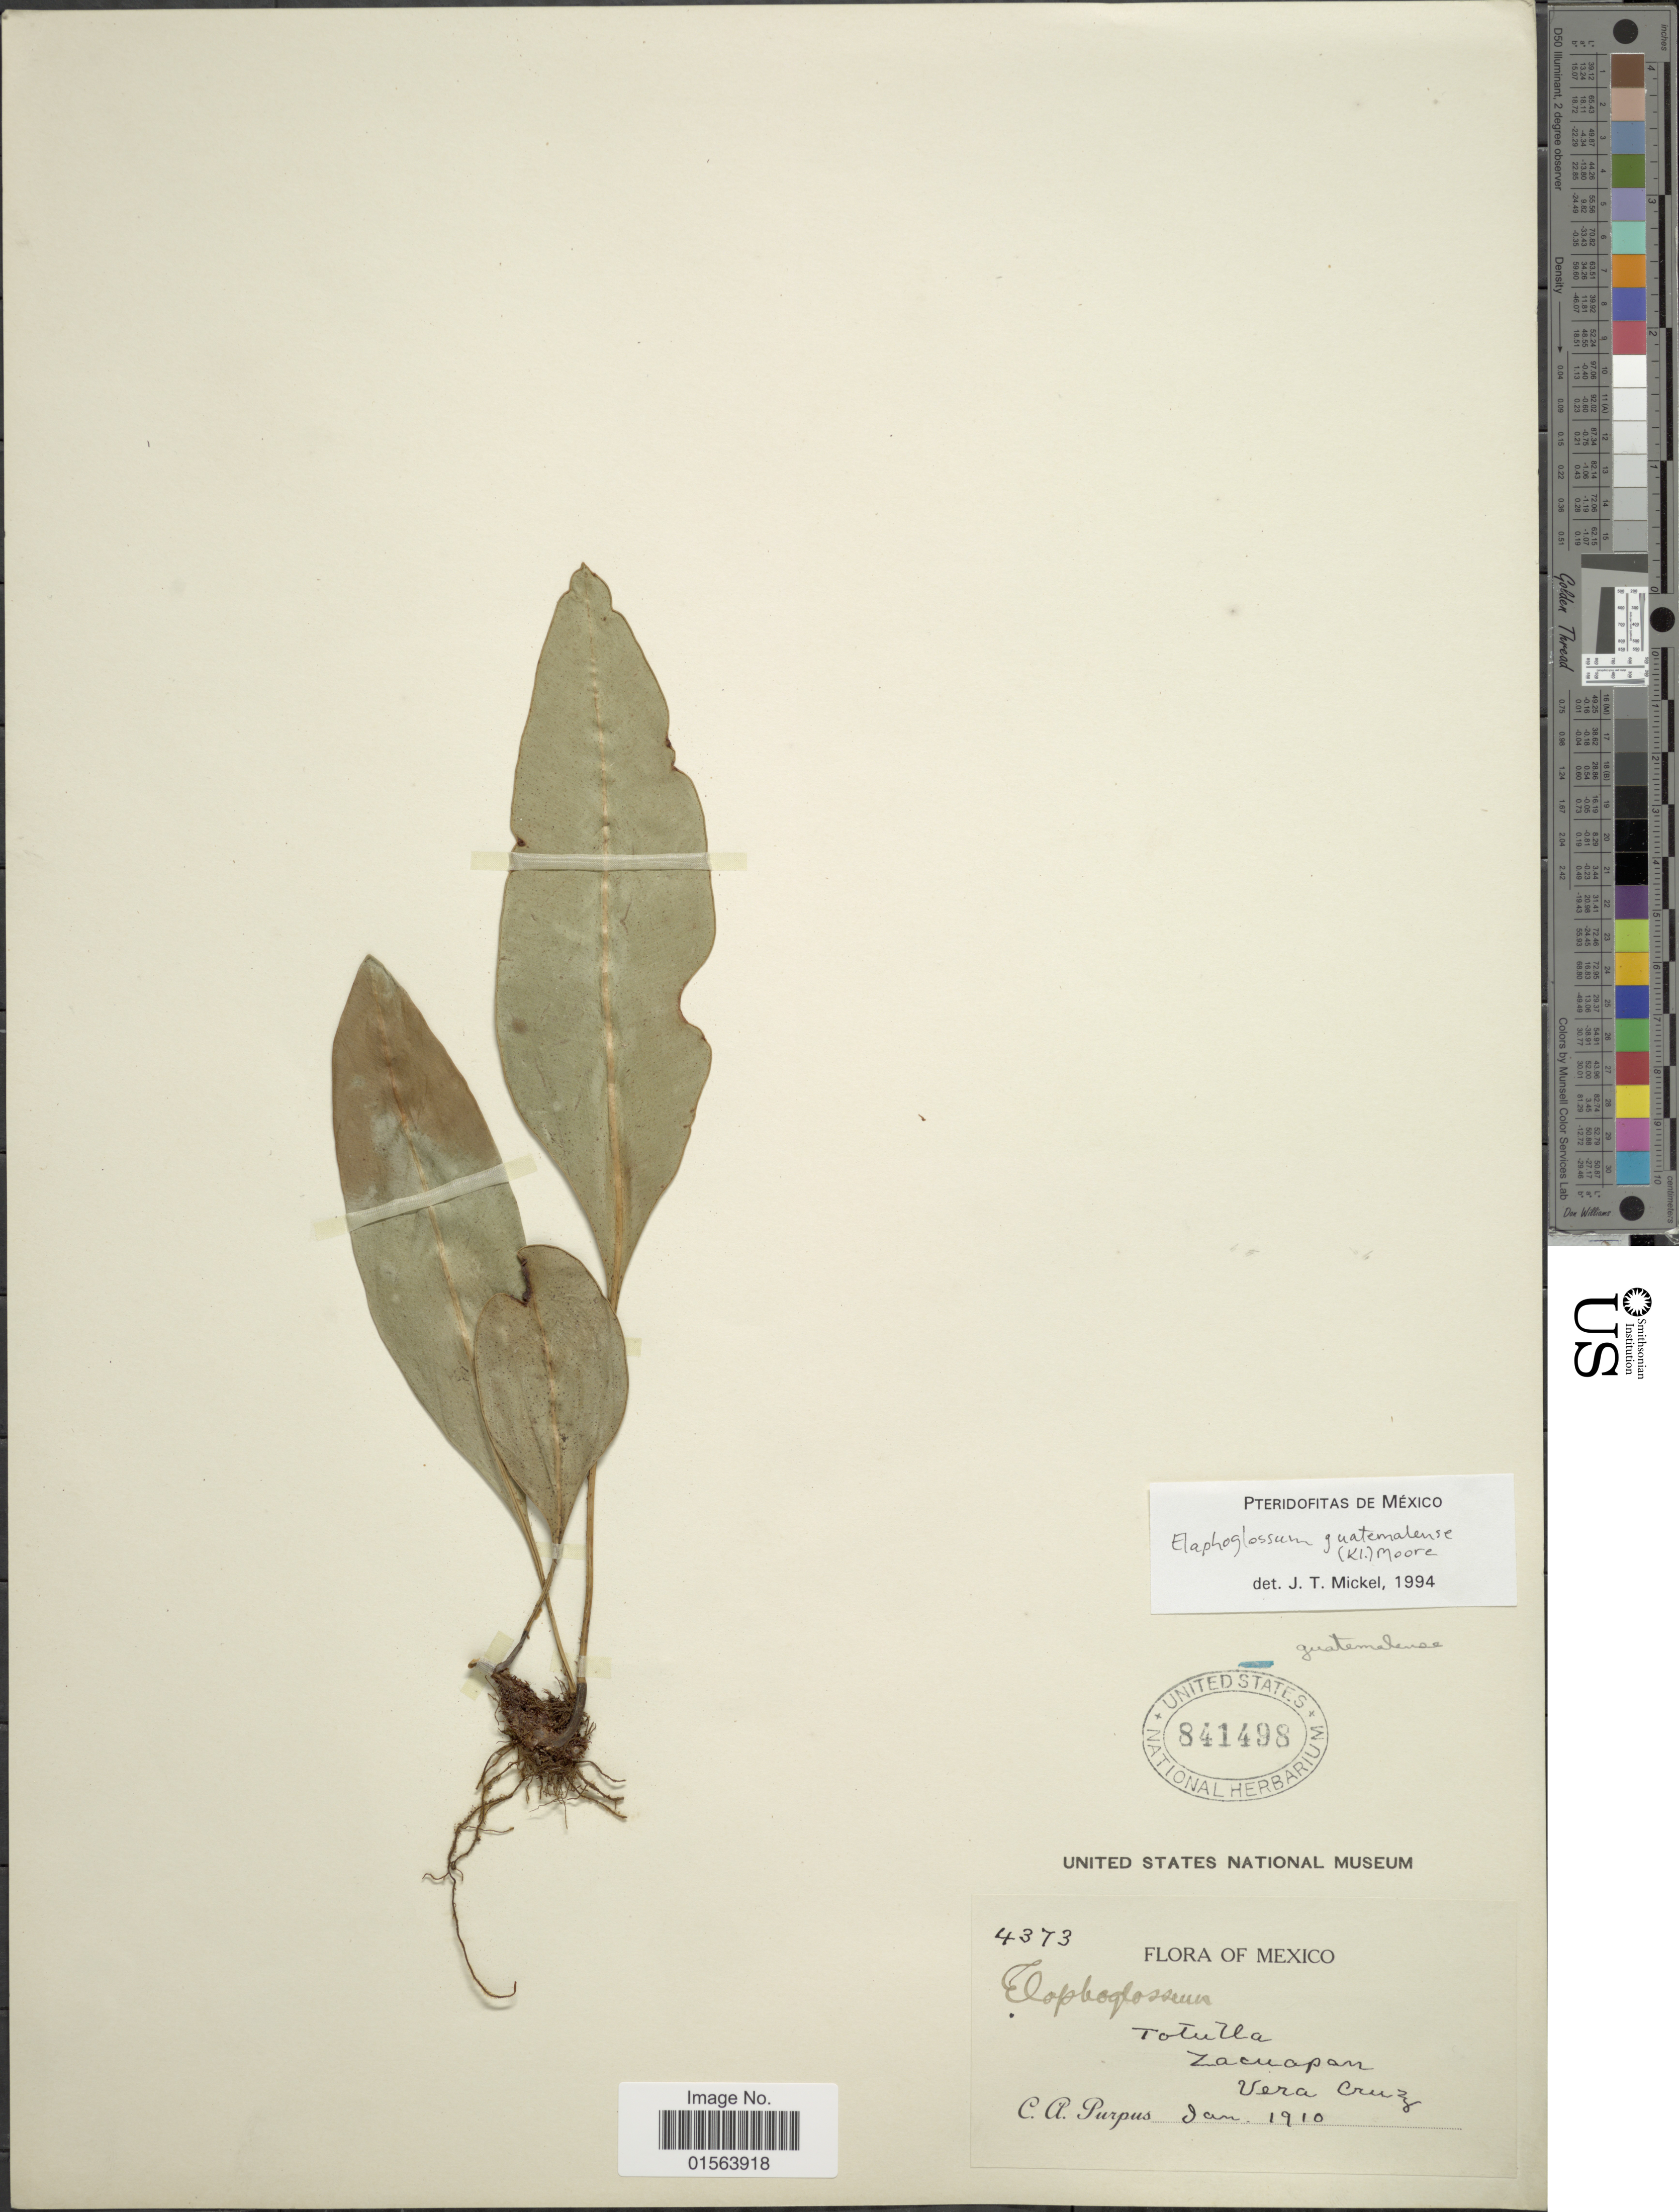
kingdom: Plantae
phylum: Tracheophyta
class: Polypodiopsida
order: Polypodiales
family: Dryopteridaceae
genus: Elaphoglossum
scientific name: Elaphoglossum guatemalense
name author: (Klotzsch) T. Moore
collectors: C. A. Purpus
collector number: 4373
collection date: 1910-01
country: Mexico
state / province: Veracruz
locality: Totutla, Zacuapan, Vera Cruz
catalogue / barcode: US 841498